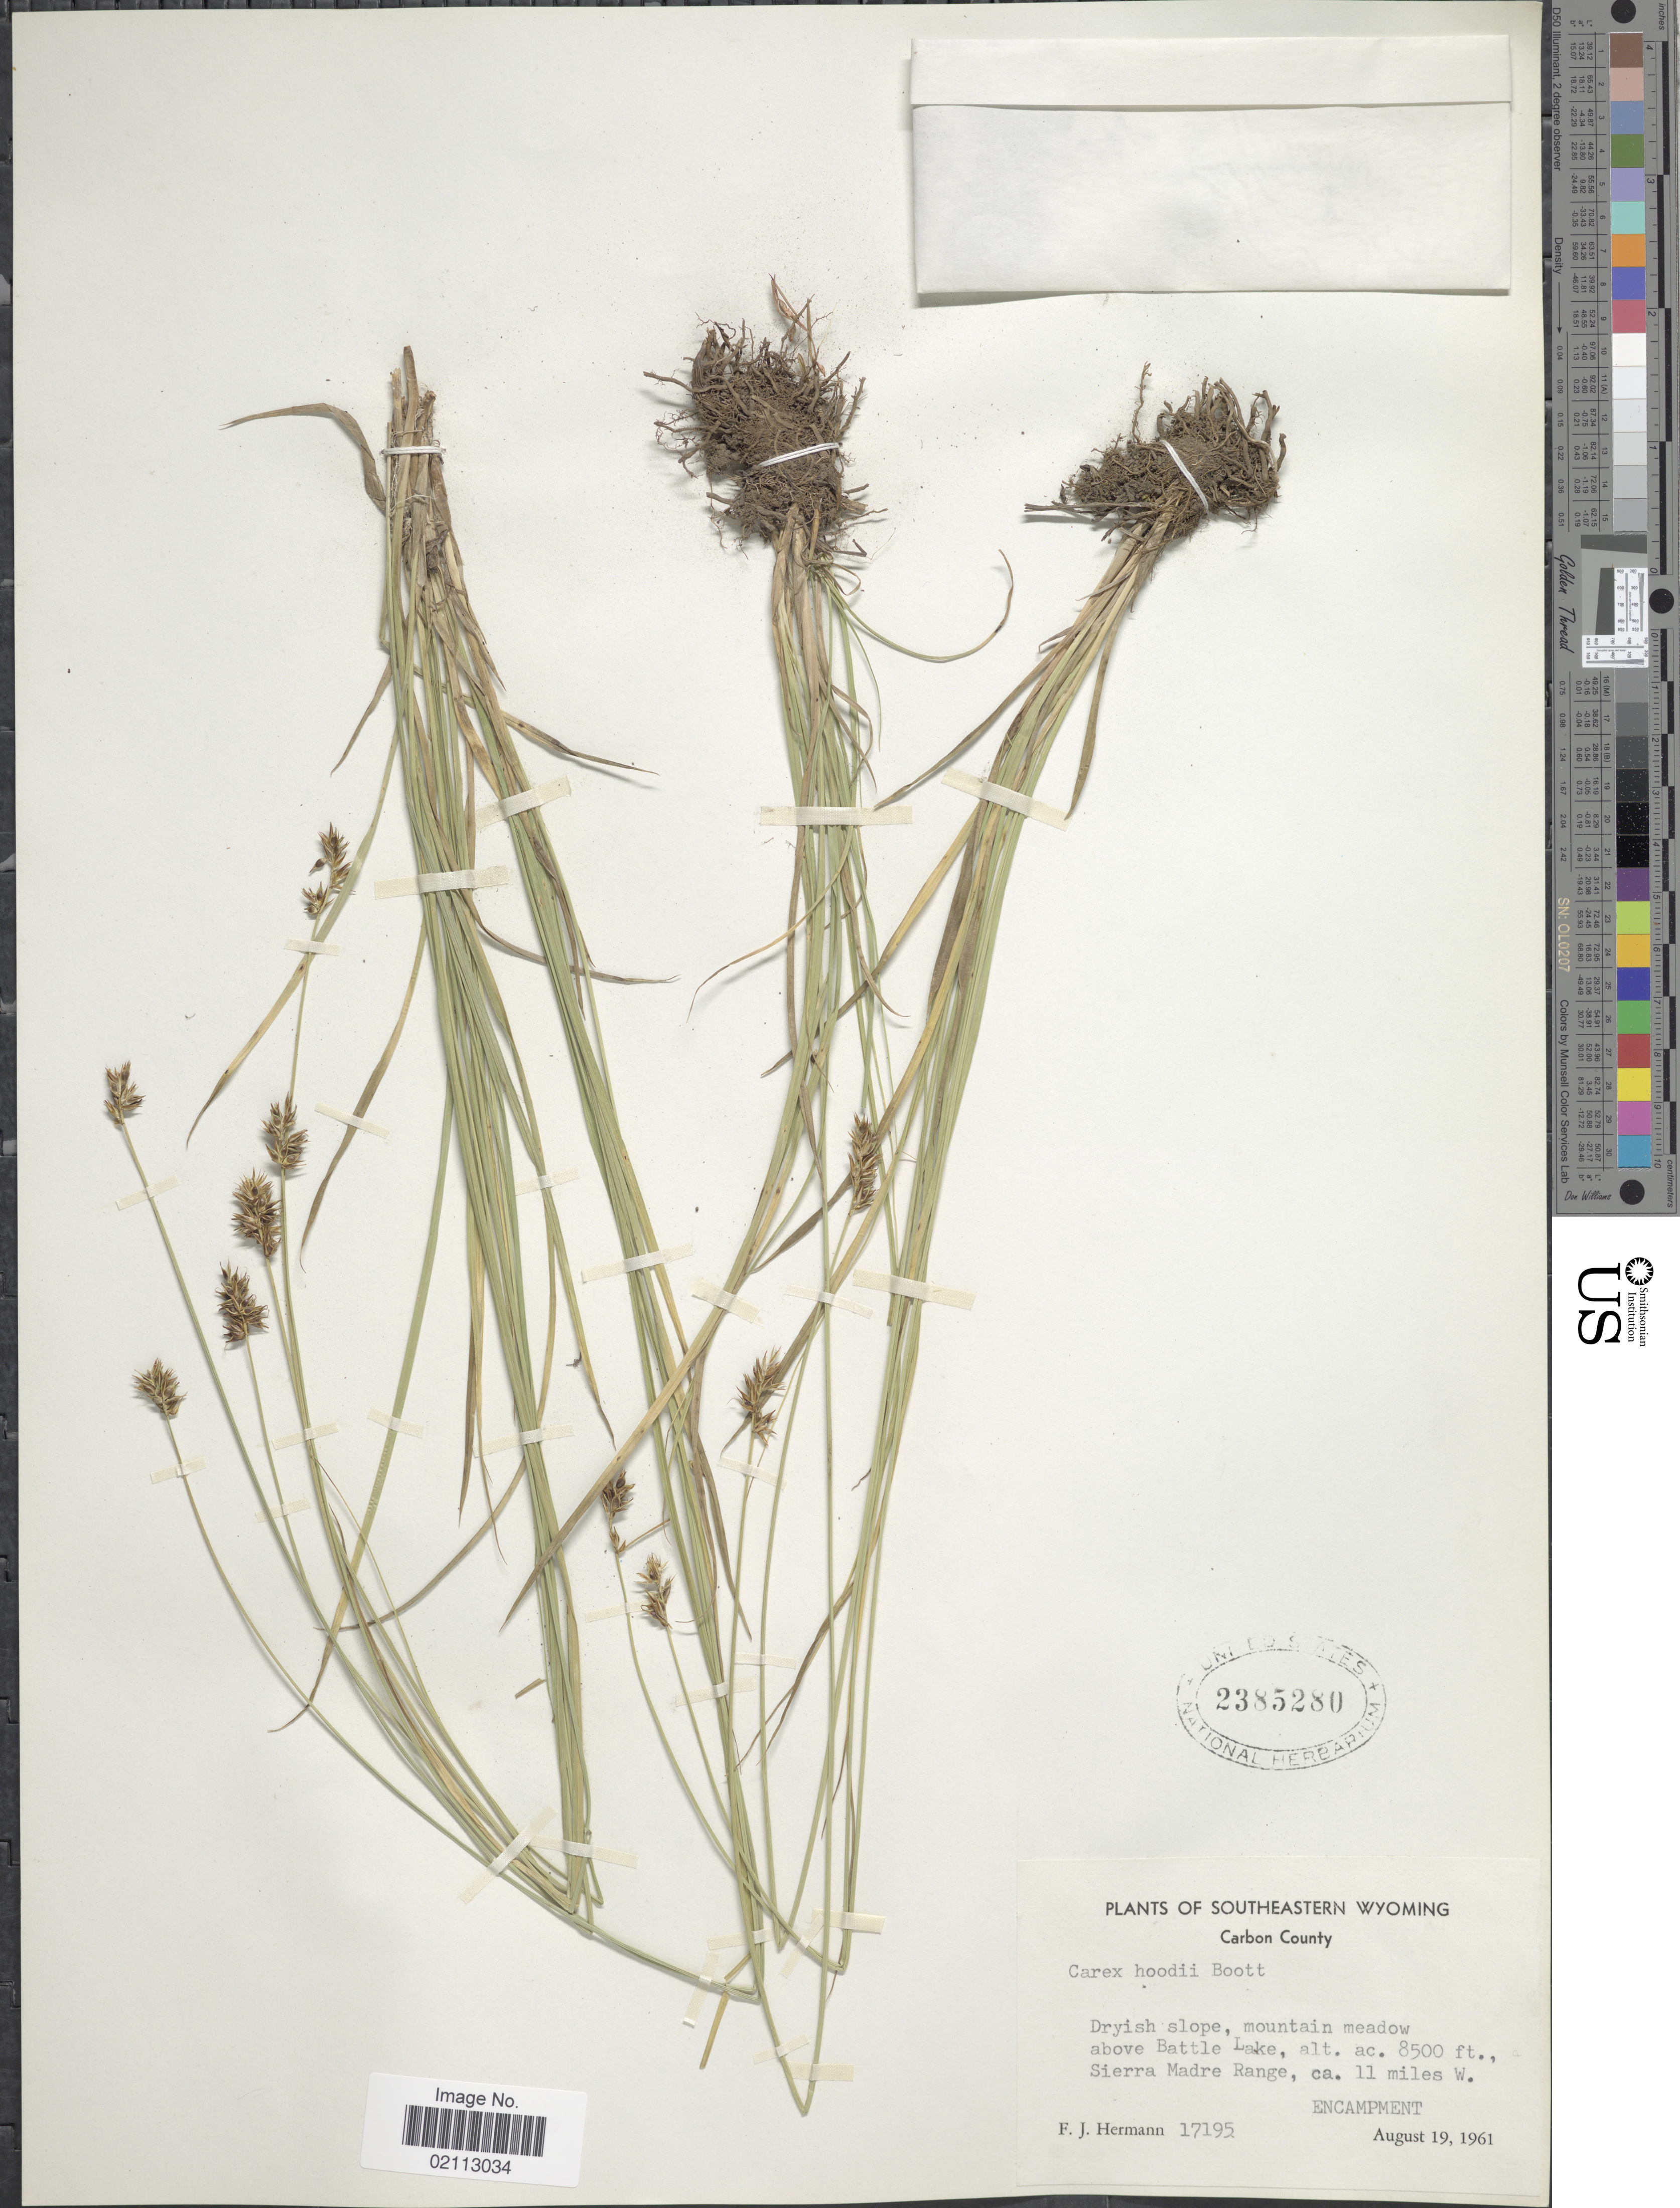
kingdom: Plantae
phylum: Tracheophyta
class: Liliopsida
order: Poales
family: Cyperaceae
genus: Carex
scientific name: Carex hoodii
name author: Boott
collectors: F. J. Hermann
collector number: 17195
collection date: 1961-08-19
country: United States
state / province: Wyoming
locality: Southeastern Wyoming. Carbon County. Dryish slope, mountain meadow, above Battle Lake, Sierra Madre Range, ca. 11 miles W. Encampment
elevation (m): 2591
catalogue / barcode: US 2385280